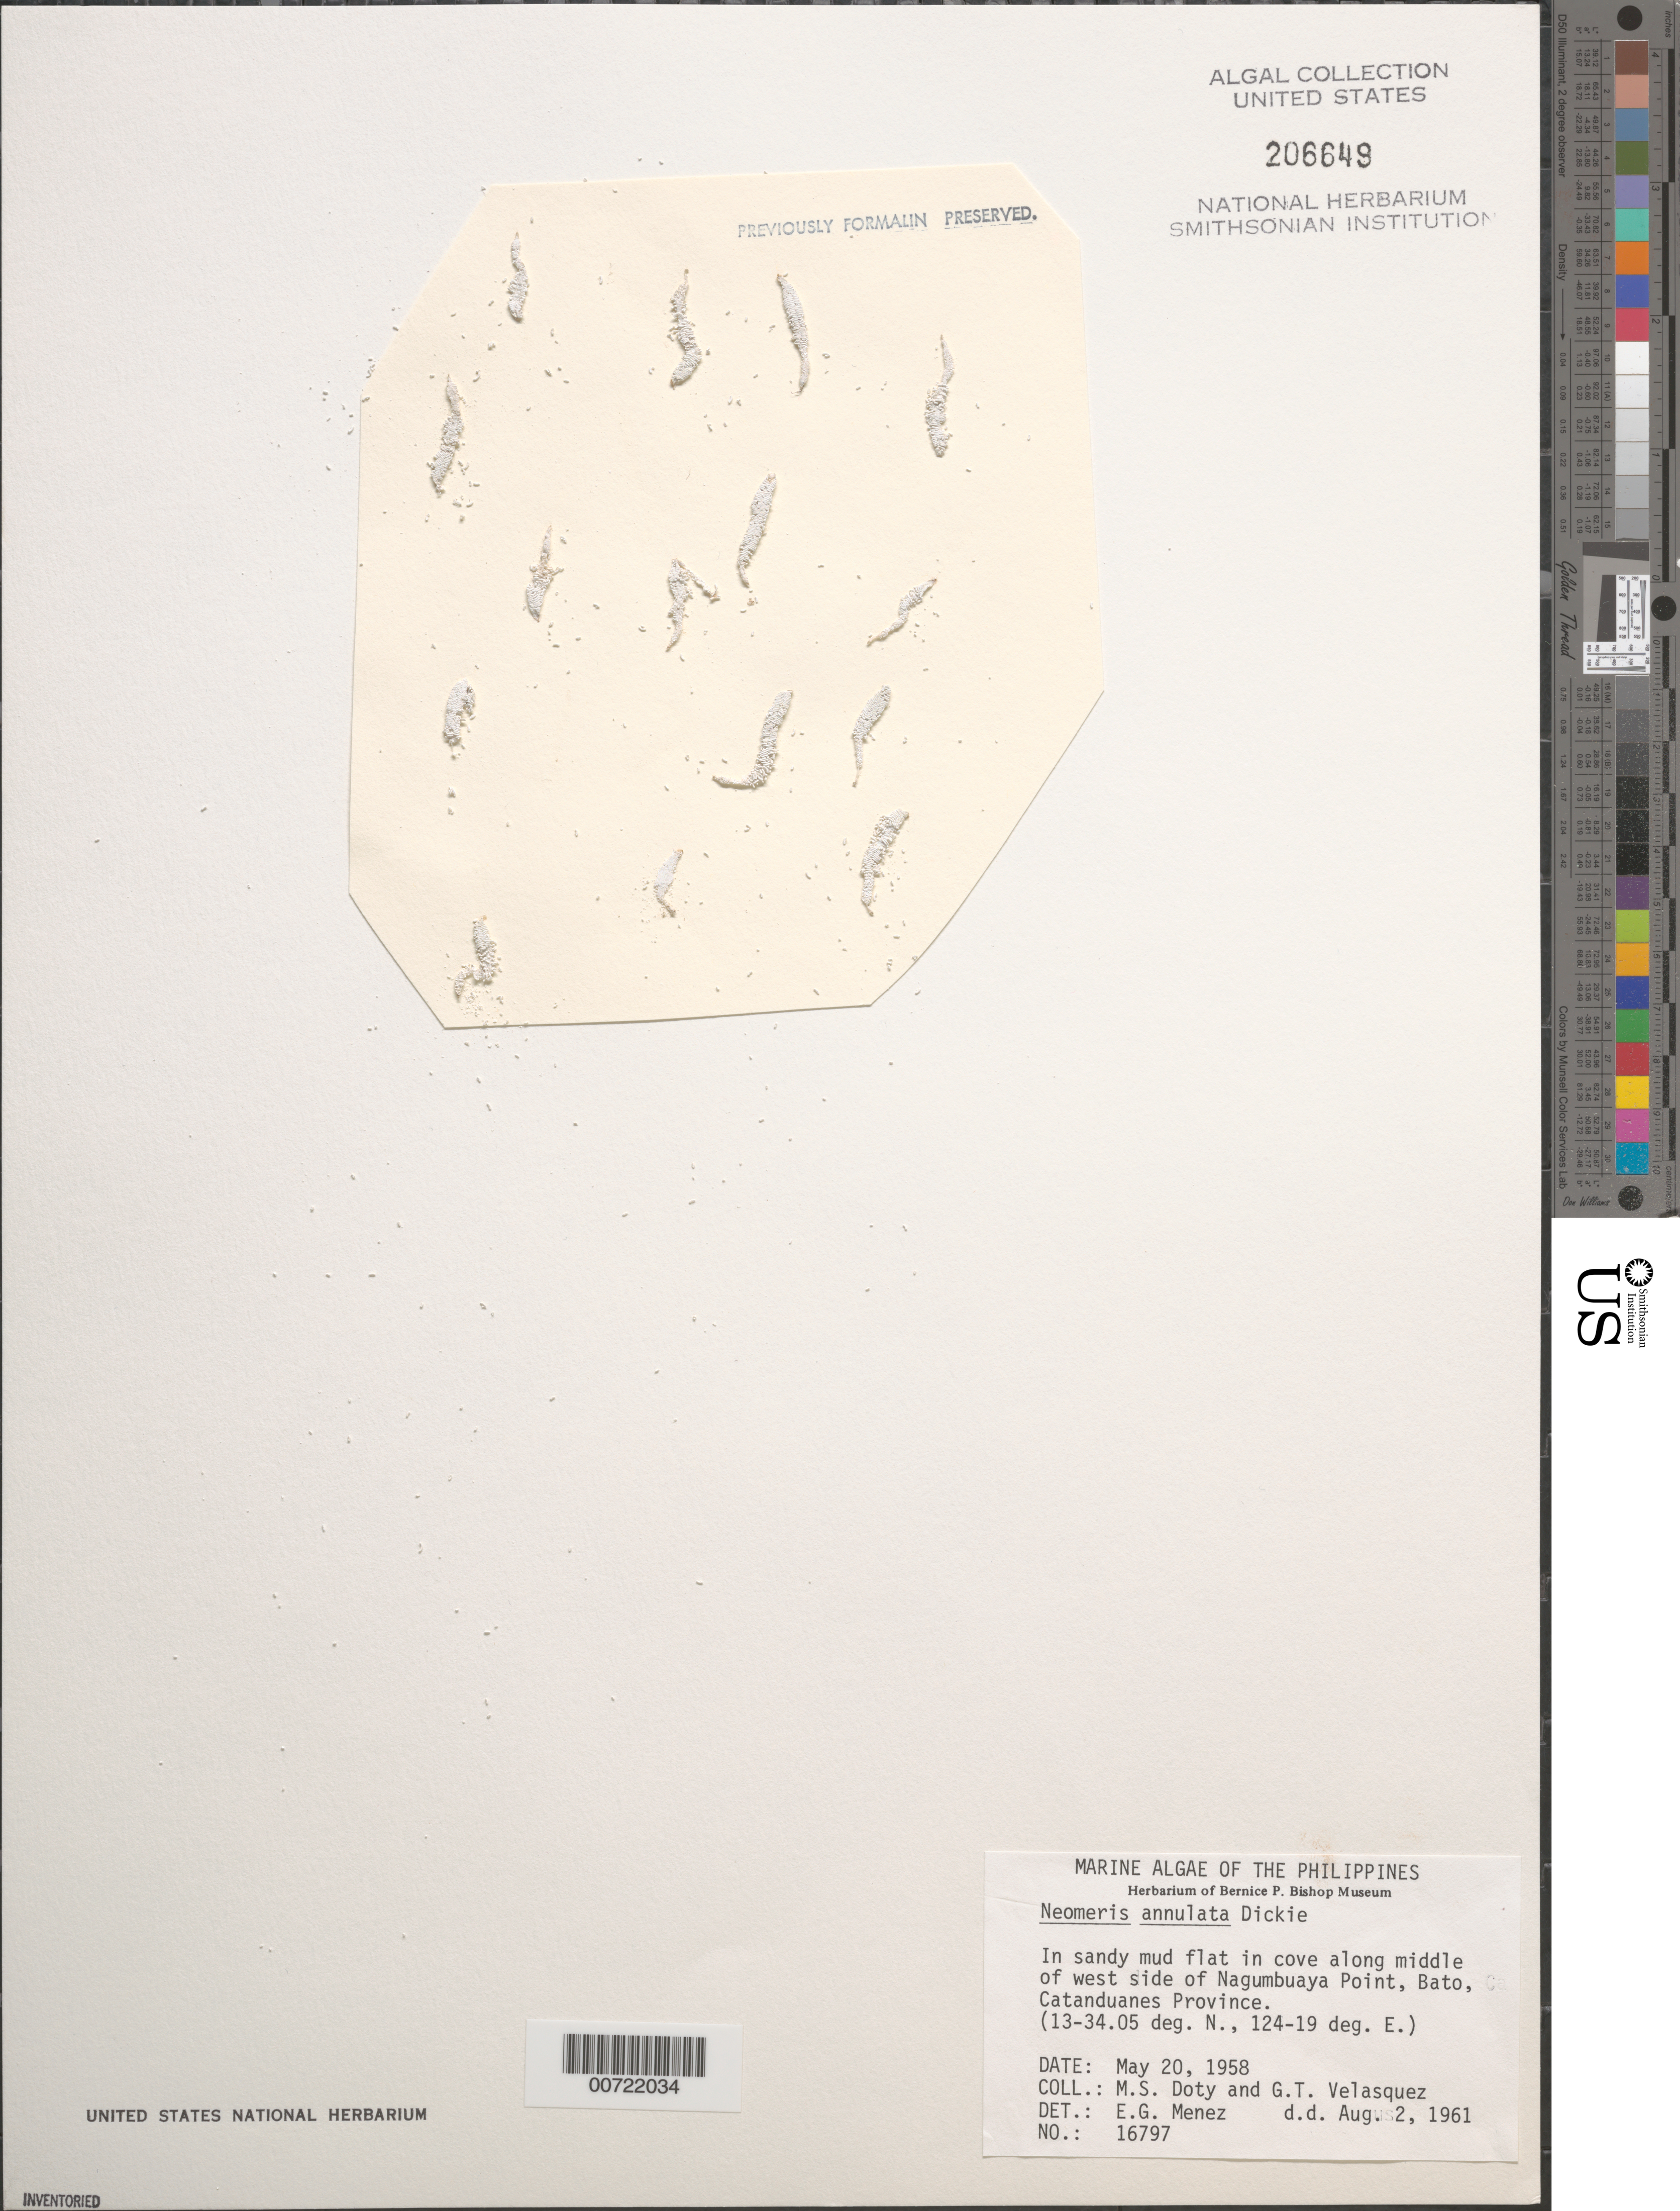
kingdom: Plantae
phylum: Chlorophyta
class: Ulvophyceae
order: Dasycladales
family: Dasycladaceae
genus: Neomeris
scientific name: Neomeris annulata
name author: Dickie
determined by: Menez, E. G.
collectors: M. S. Doty & G. Velasquez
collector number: MSD 16797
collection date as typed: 20 May 1958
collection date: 1958-05-20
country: Philippines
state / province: Bicol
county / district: Catanduanes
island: Catanduanes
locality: Nagumbuaya Point, middle of west side, Bato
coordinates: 13-34.05 deg. N, 124-19 deg. E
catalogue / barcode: US 206649